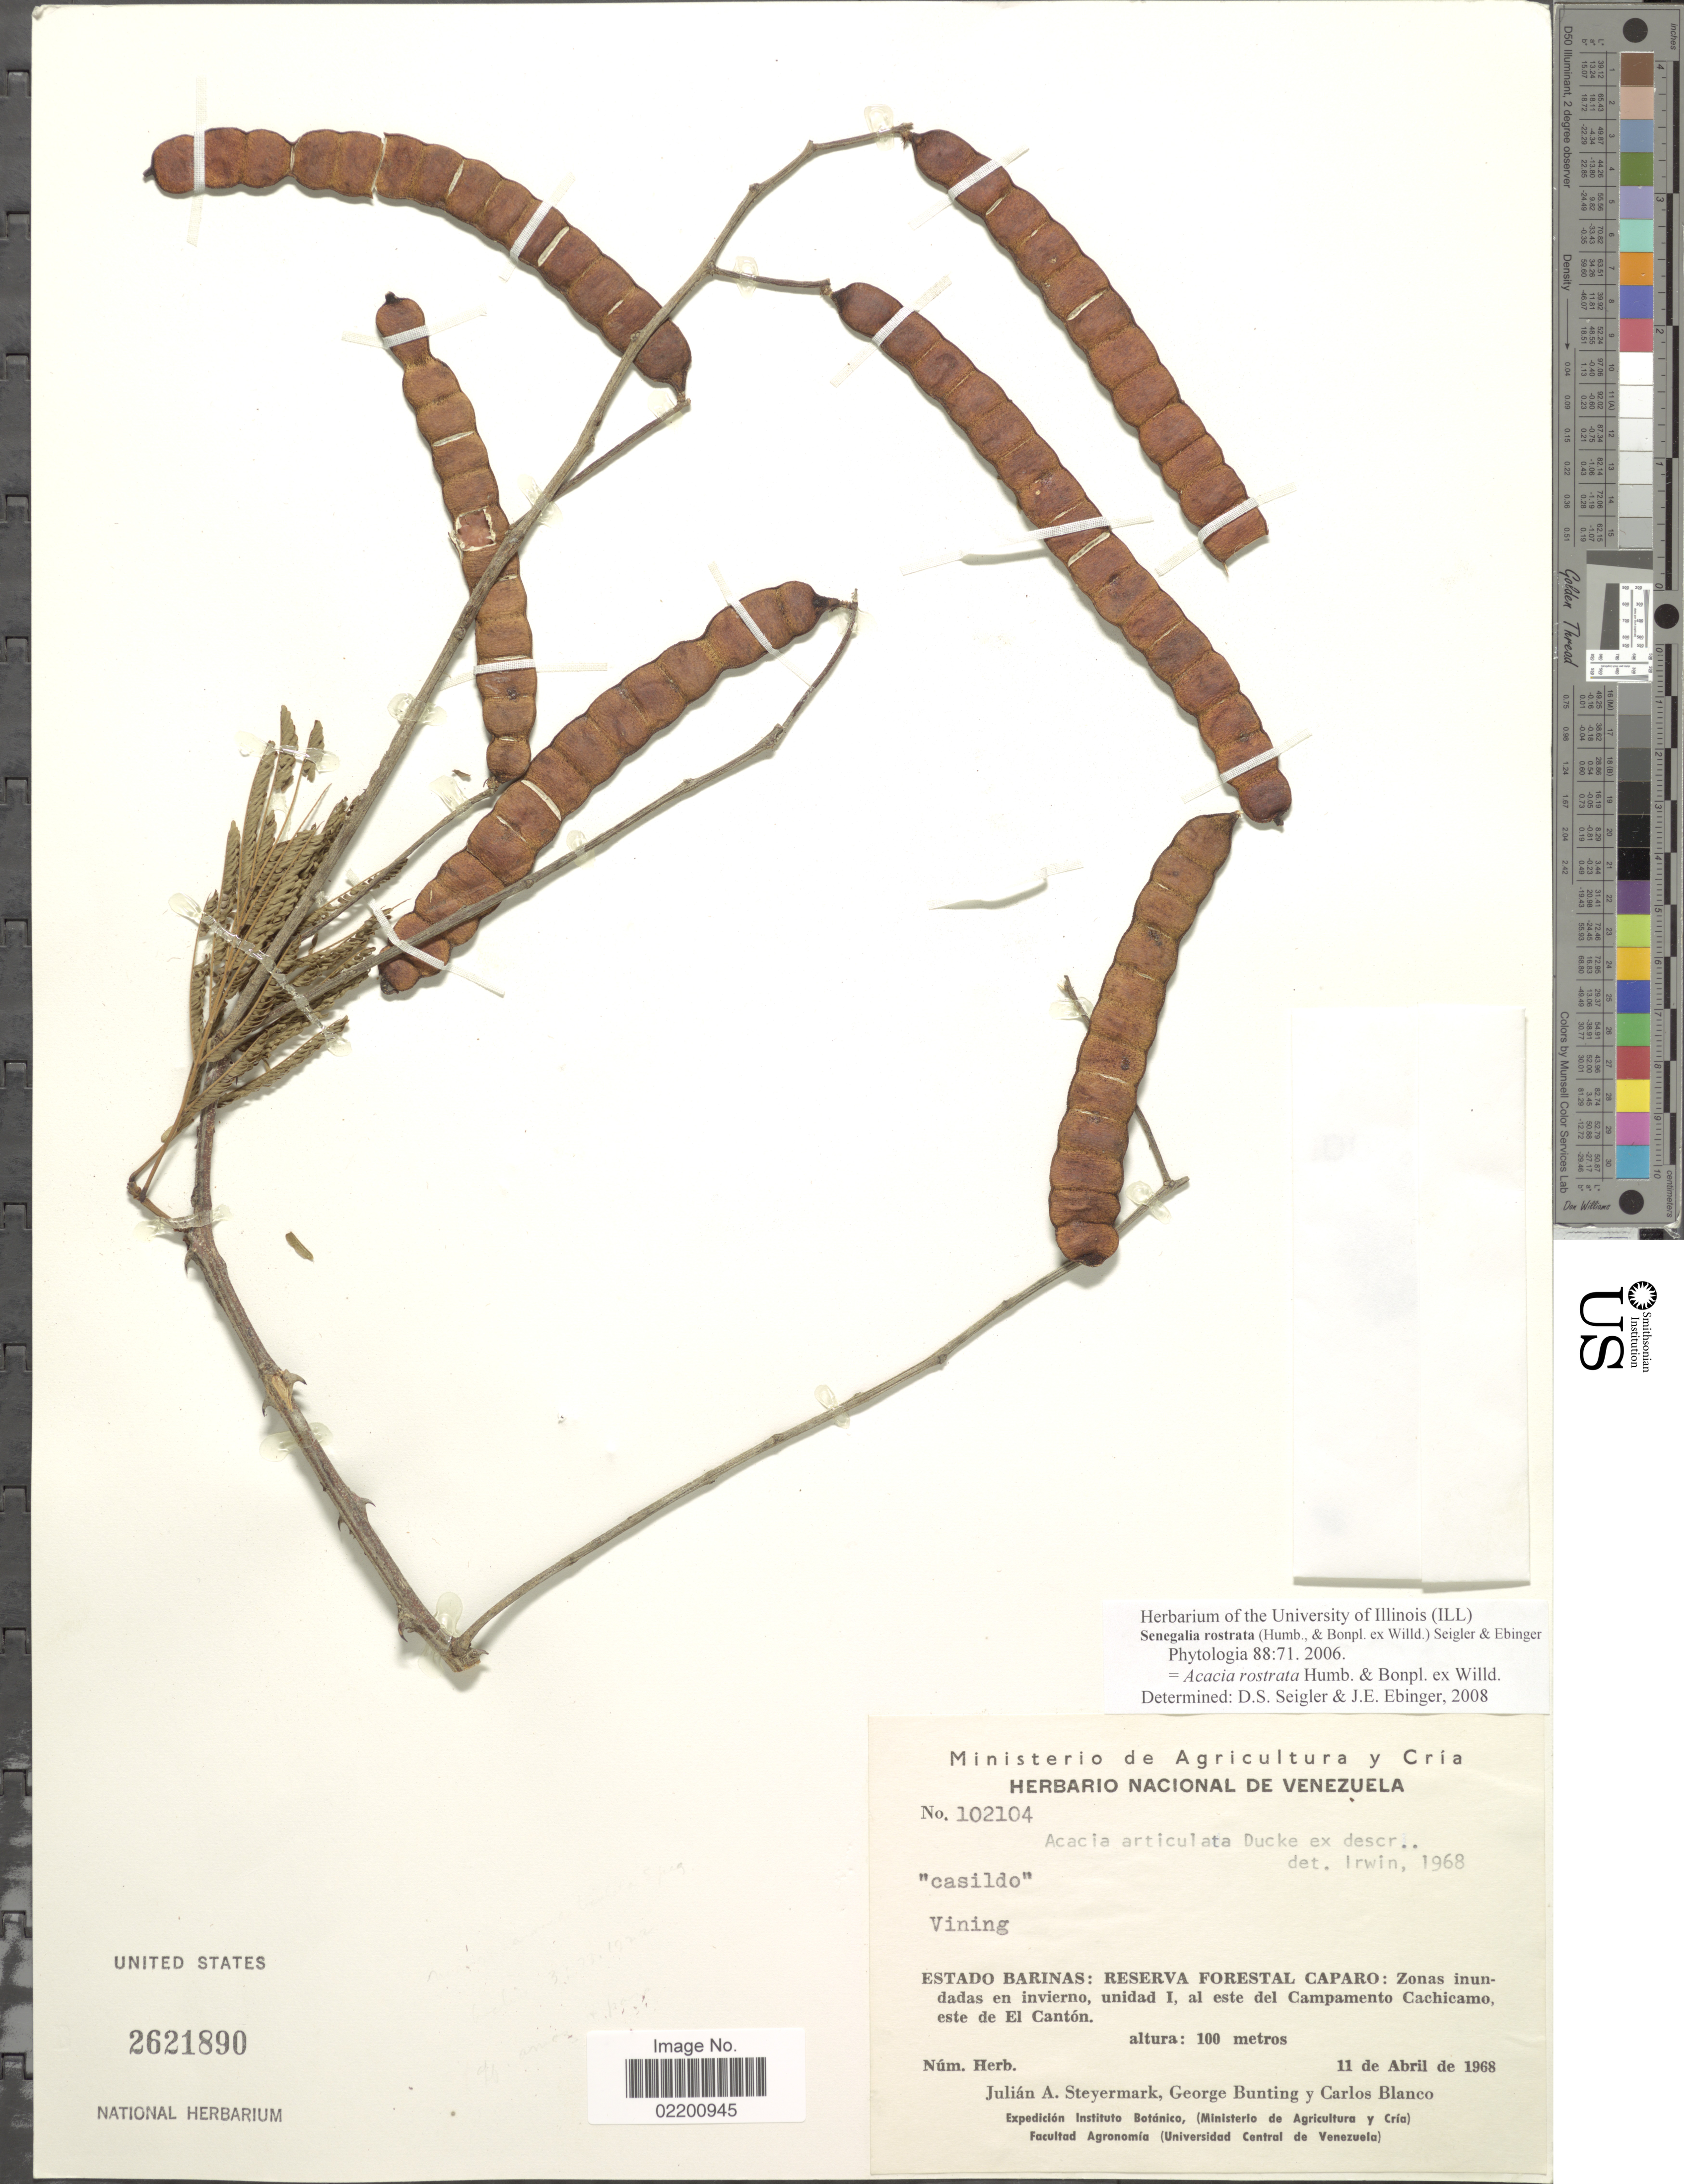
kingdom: Plantae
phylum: Tracheophyta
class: Magnoliopsida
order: Fabales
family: Fabaceae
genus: Senegalia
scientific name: Senegalia rostrata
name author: (Humb. ex Willd.) Seigler & Ebinger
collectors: J. Steyermark, G. S. Bunting & C. Blanco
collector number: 102104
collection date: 1968-04-11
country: Venezuela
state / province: Barinas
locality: Estado Barinas: Reserva Forestal Caparo: Zonas inundadas en invierno, unidad I, al este del Campamento Cachicamo, este de El Canton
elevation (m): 100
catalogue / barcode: US 2621890